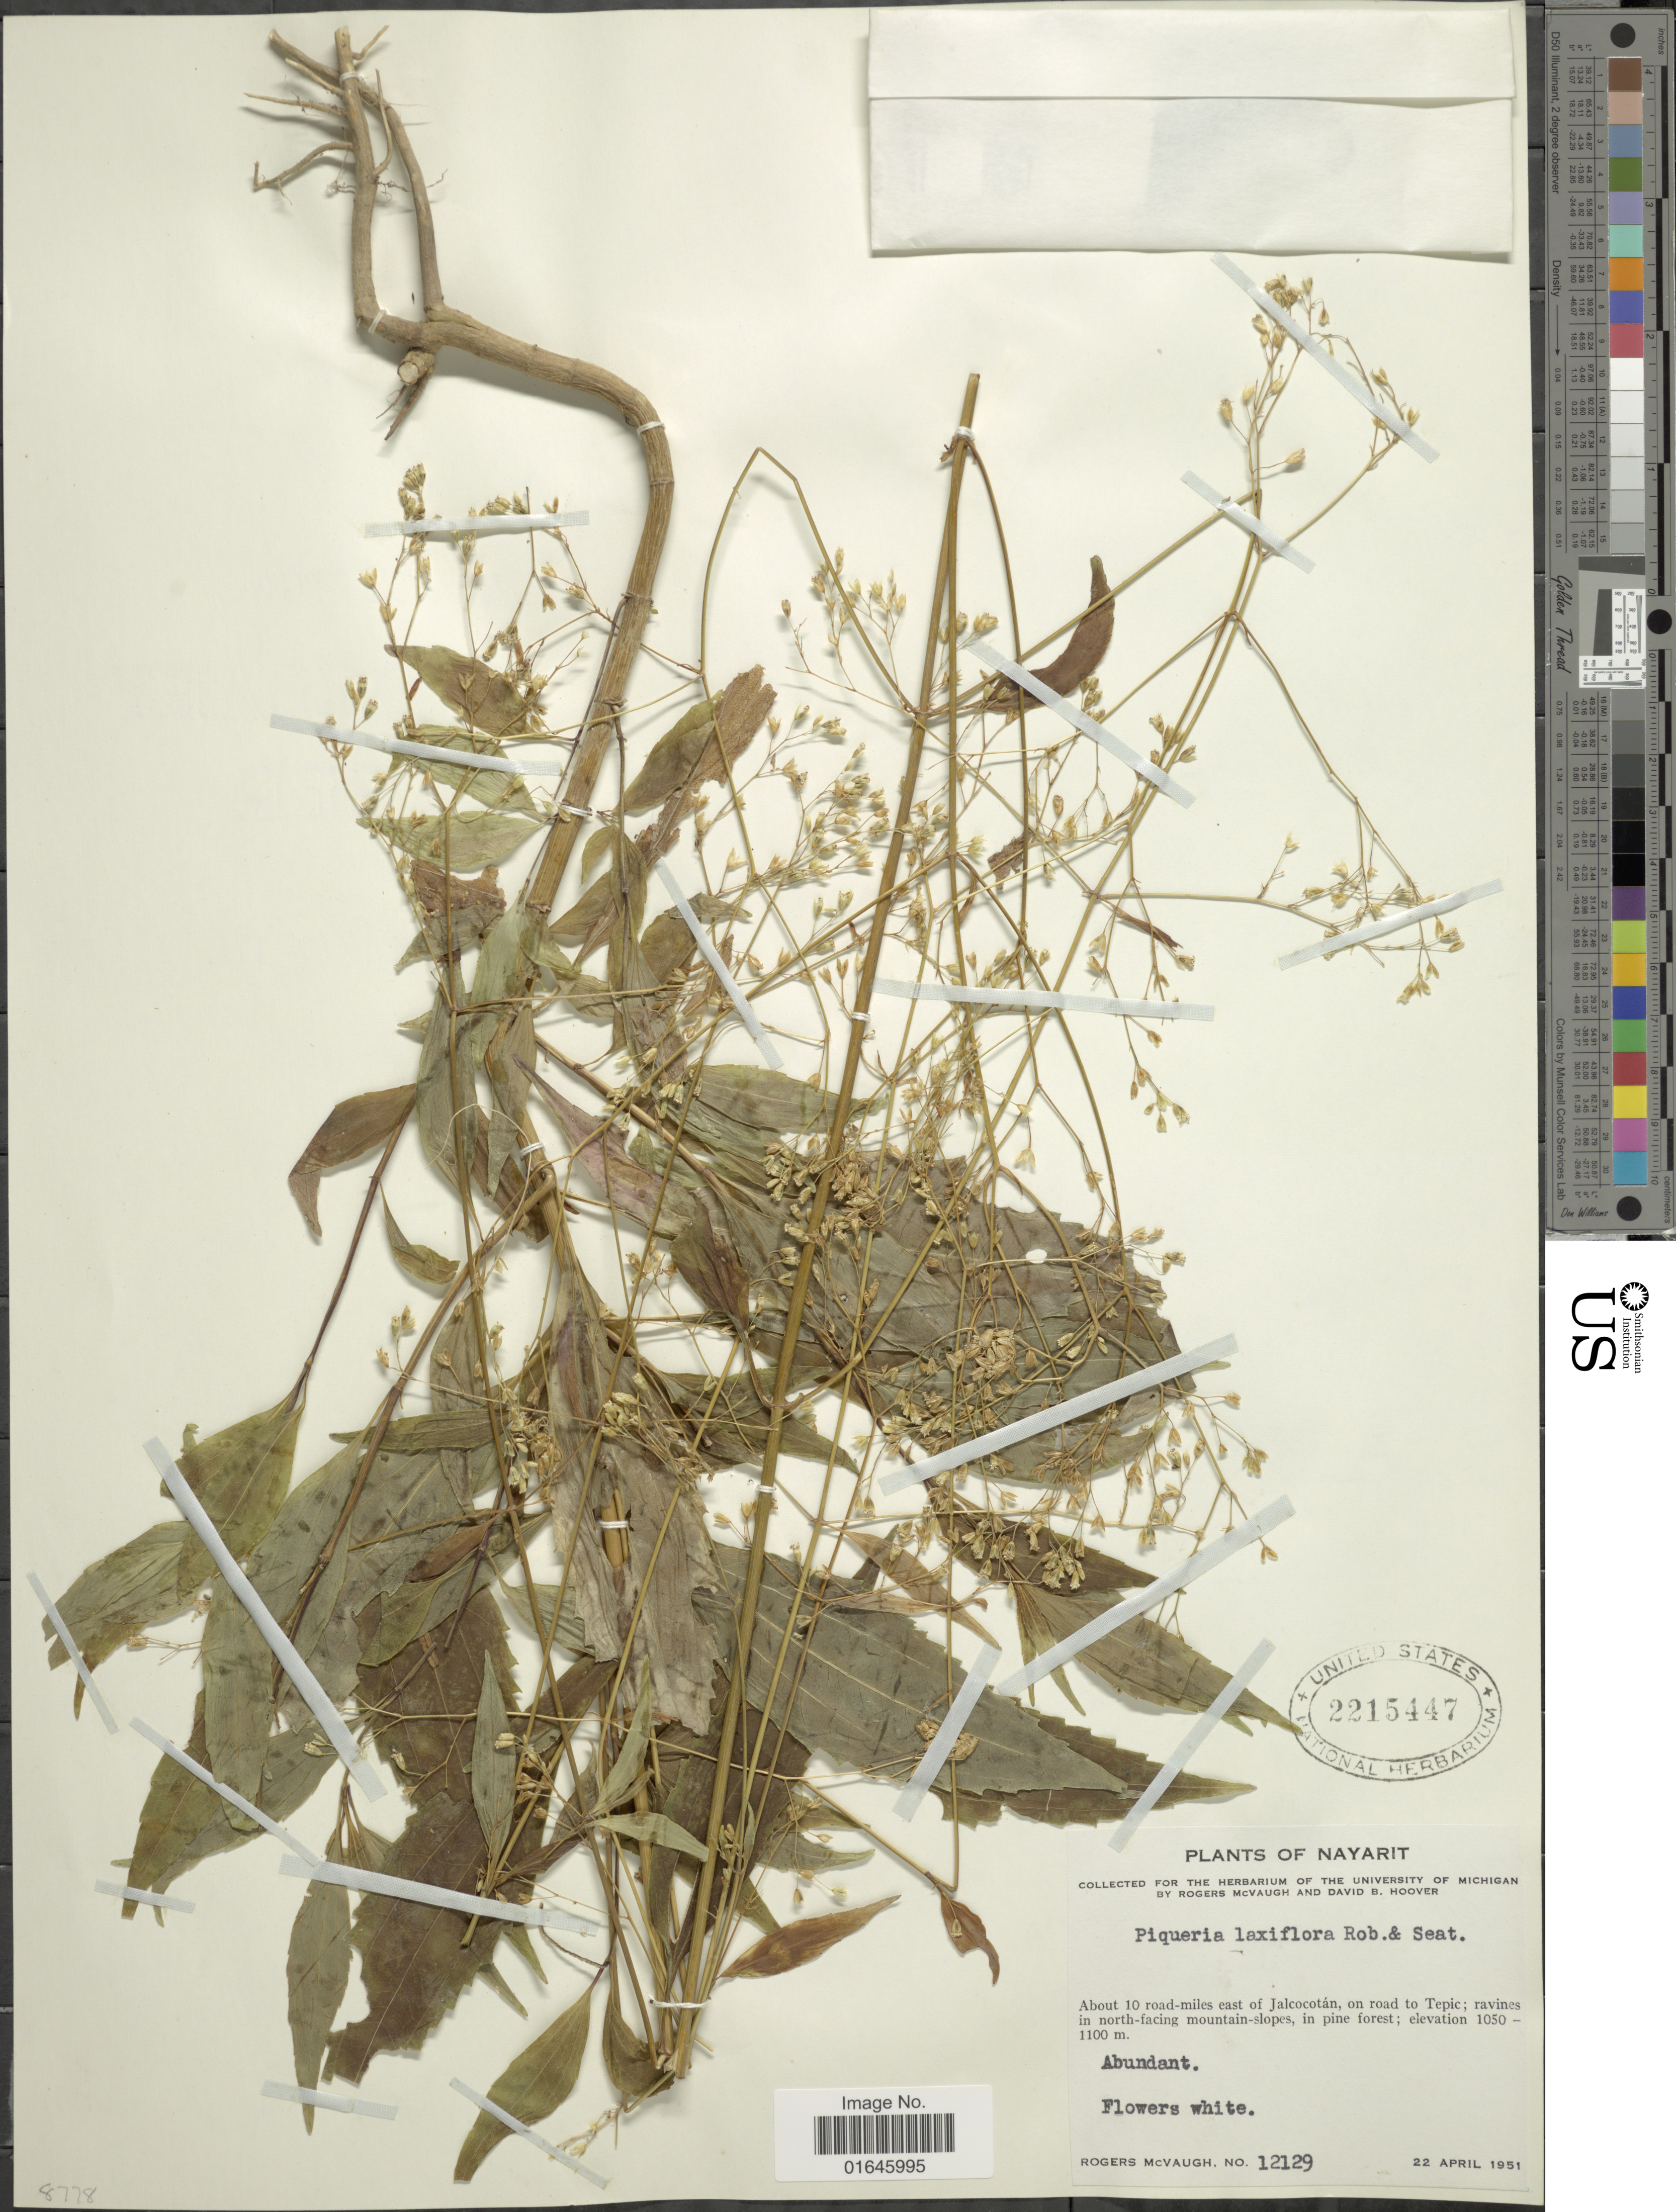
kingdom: Plantae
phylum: Tracheophyta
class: Magnoliopsida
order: Asterales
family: Asteraceae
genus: Piqueria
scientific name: Piqueria laxiflora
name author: B.L. Rob. & Seaton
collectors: R. McVaugh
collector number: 12129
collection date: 1951-04-22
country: Mexico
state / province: Nayarit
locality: About 10 road-miles east of Jalcocotan, on road to Tepic, ravines in north-facing mountain-slopes, in pine forest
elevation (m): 1050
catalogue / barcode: US 2215447